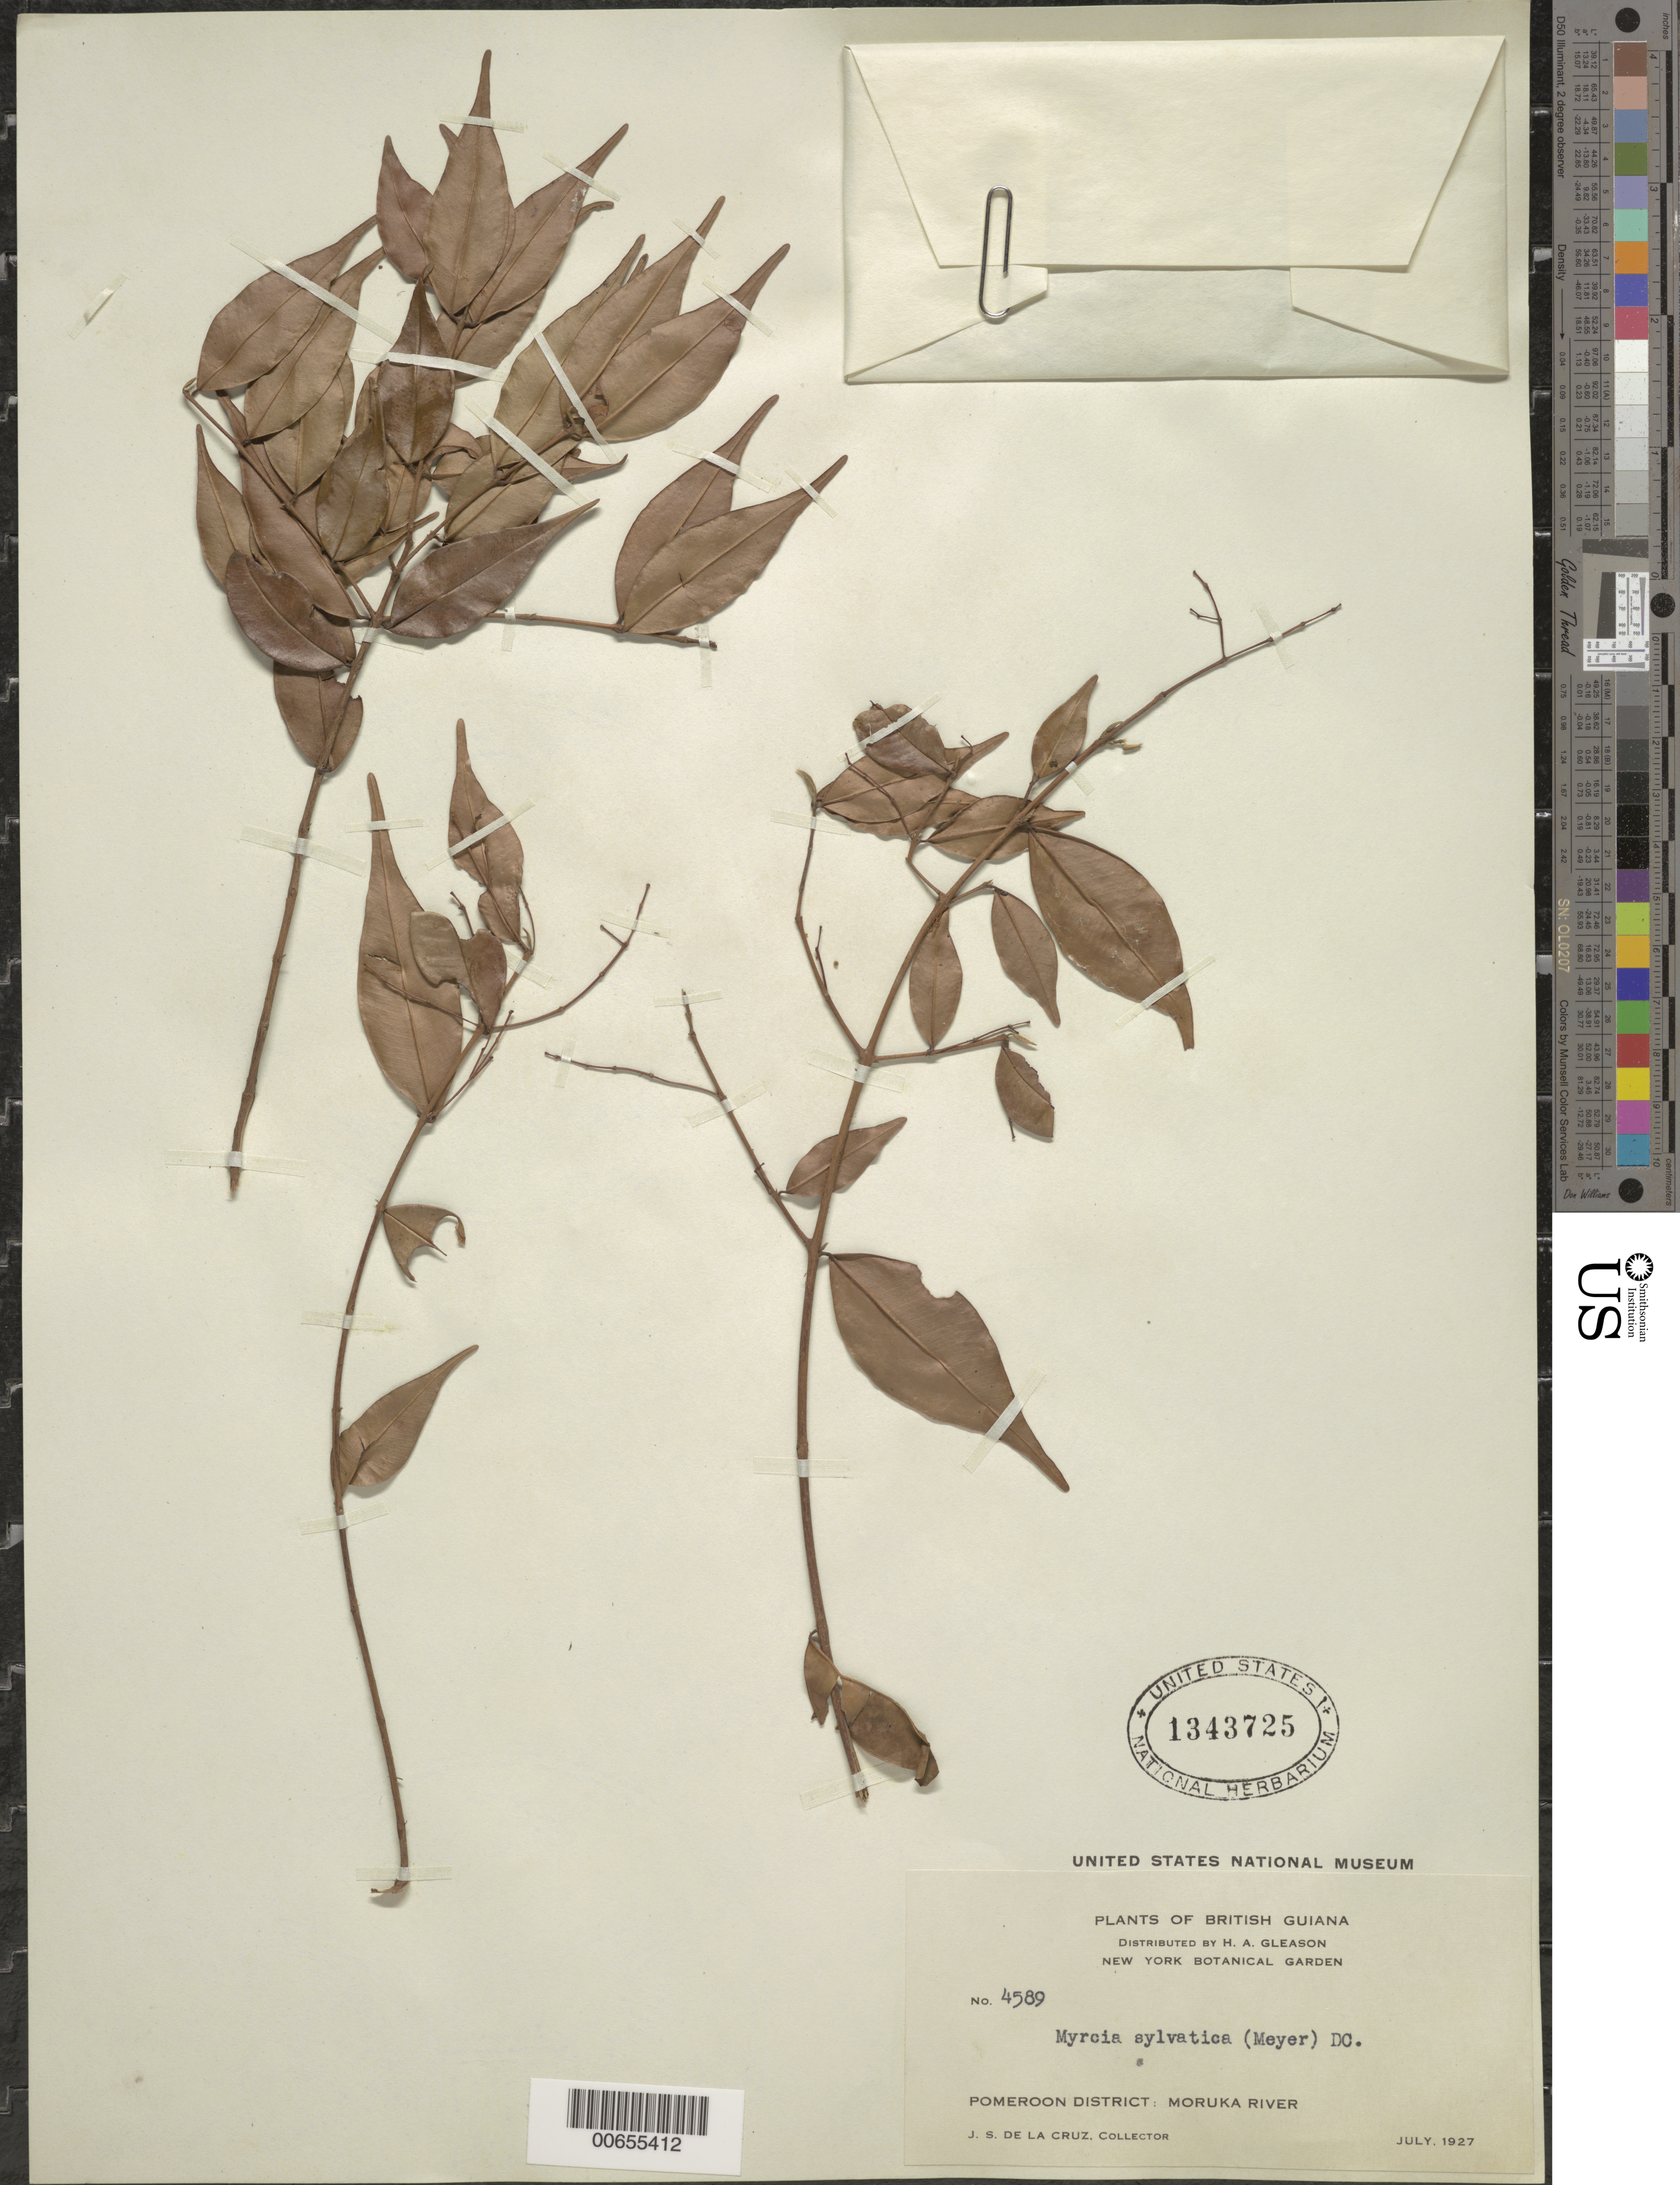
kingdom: Plantae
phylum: Tracheophyta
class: Magnoliopsida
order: Myrtales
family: Myrtaceae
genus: Myrcia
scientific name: Myrcia sylvatica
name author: (G. Mey.) DC.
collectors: J. S. de la Cruz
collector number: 4589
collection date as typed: Jul-27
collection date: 1927-07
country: Guyana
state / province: Barima-Waini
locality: Moruka R., Pomeroon Dist.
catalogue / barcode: US 1343725